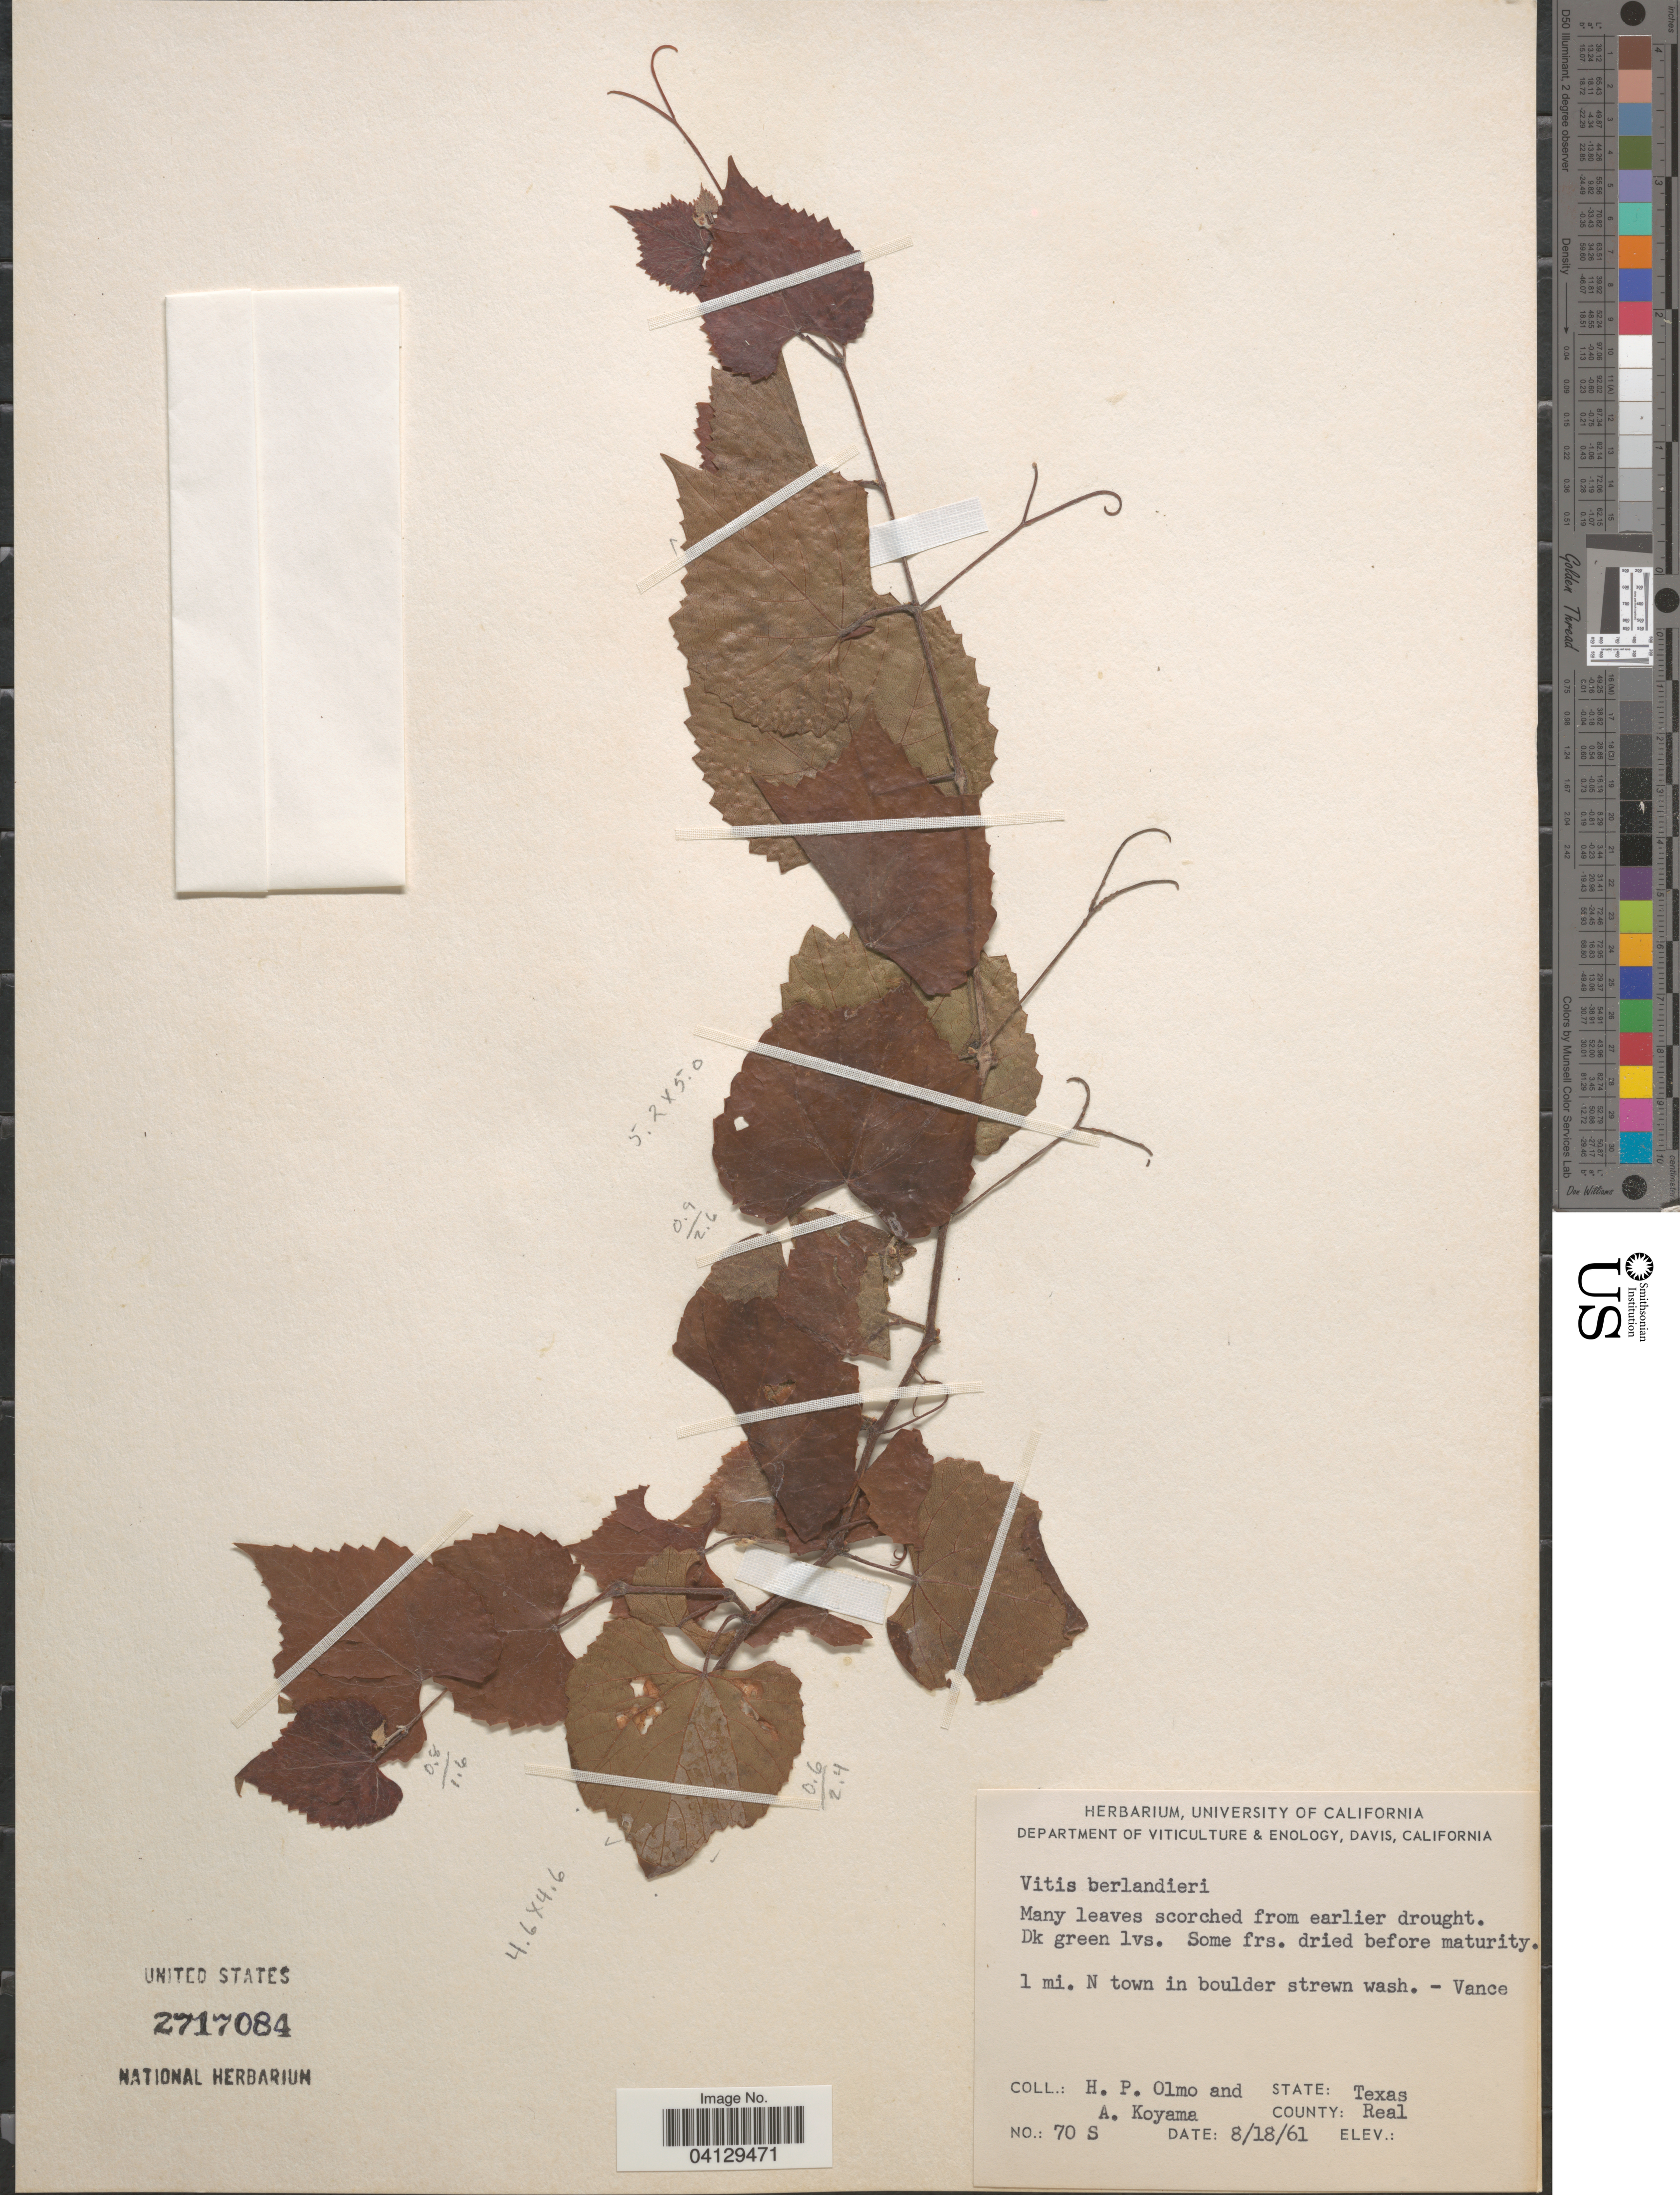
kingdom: Plantae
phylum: Tracheophyta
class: Magnoliopsida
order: Vitales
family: Vitaceae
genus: Vitis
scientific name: Vitis berlandieri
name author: Planch.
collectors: H. Olmo & A. Koyama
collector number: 70S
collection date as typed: Transcribed d/m/y: 18/8/61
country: United States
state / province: Texas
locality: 1 mi. N town in boulder strewn wash. - Vance. County: Real.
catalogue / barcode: US 2717084